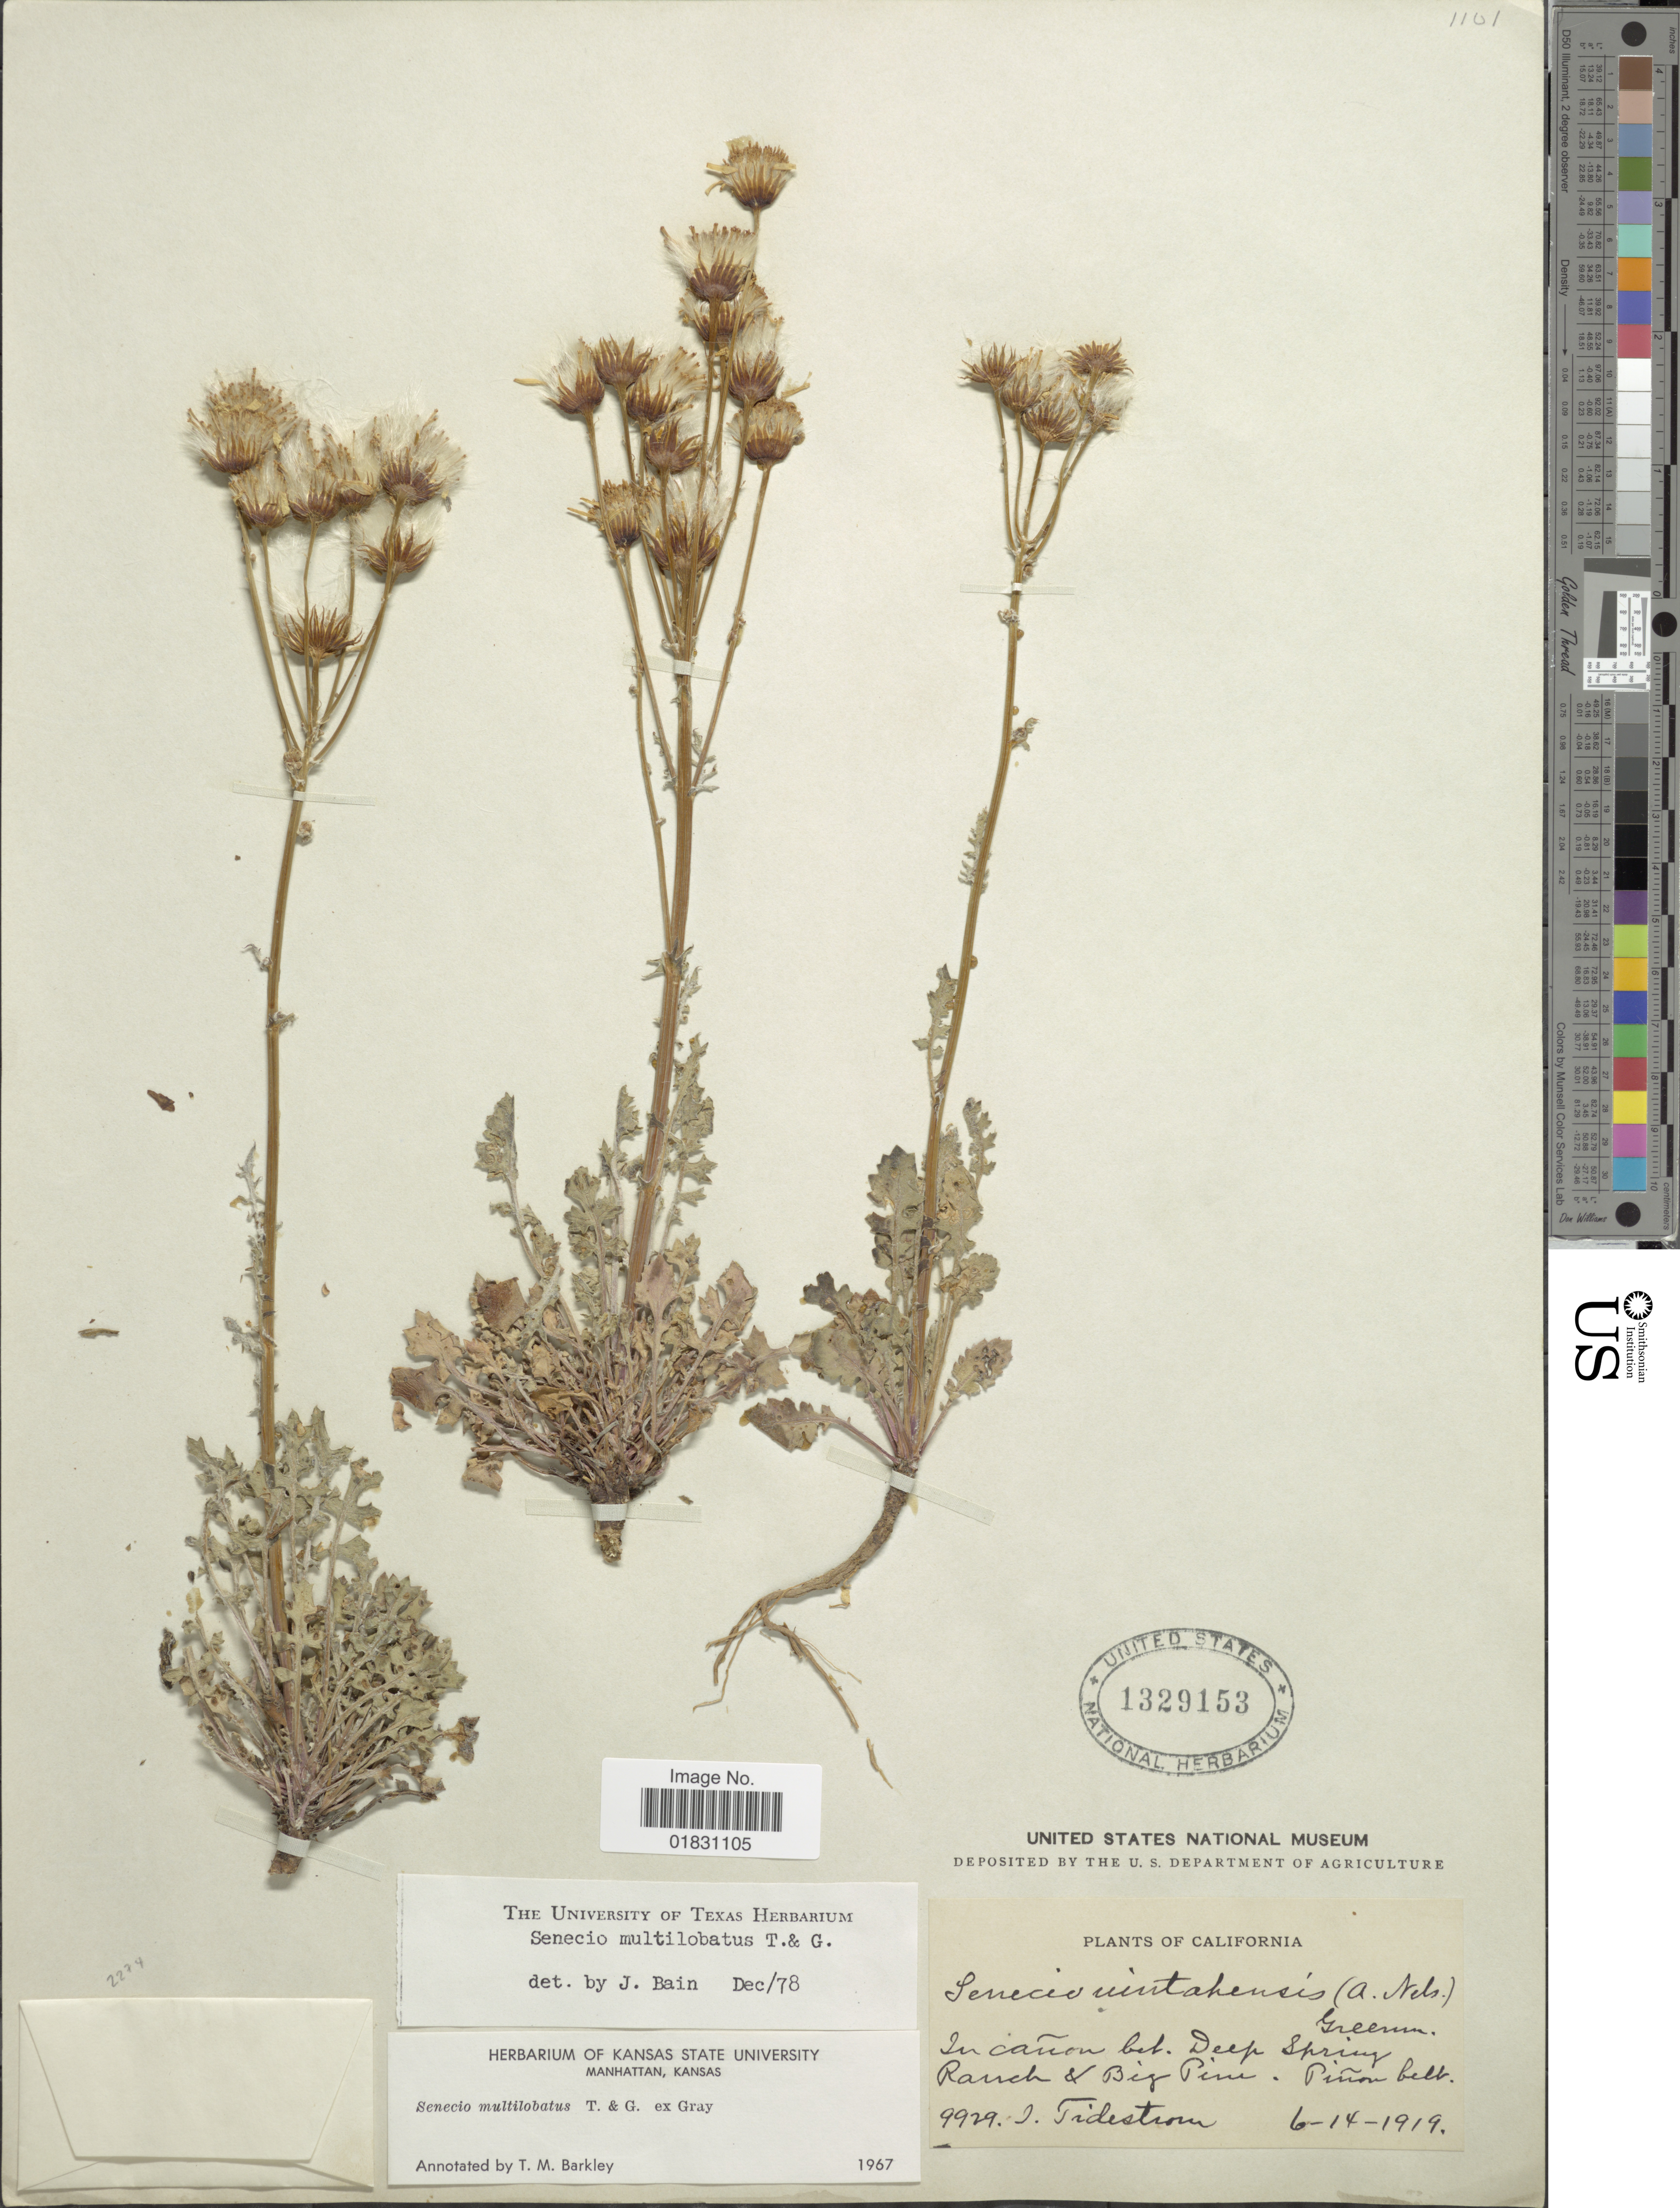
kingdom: Plantae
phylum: Tracheophyta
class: Magnoliopsida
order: Asterales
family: Asteraceae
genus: Packera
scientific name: Packera multilobata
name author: (Torr. & A. Gray) W.A. Weber & Á. Löve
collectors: I. F. Tidestrom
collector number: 9929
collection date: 1919-06-14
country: United States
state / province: California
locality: In canon bet. Deep Spring Ranch & Big Pine, Pinon belt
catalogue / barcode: US 1329153